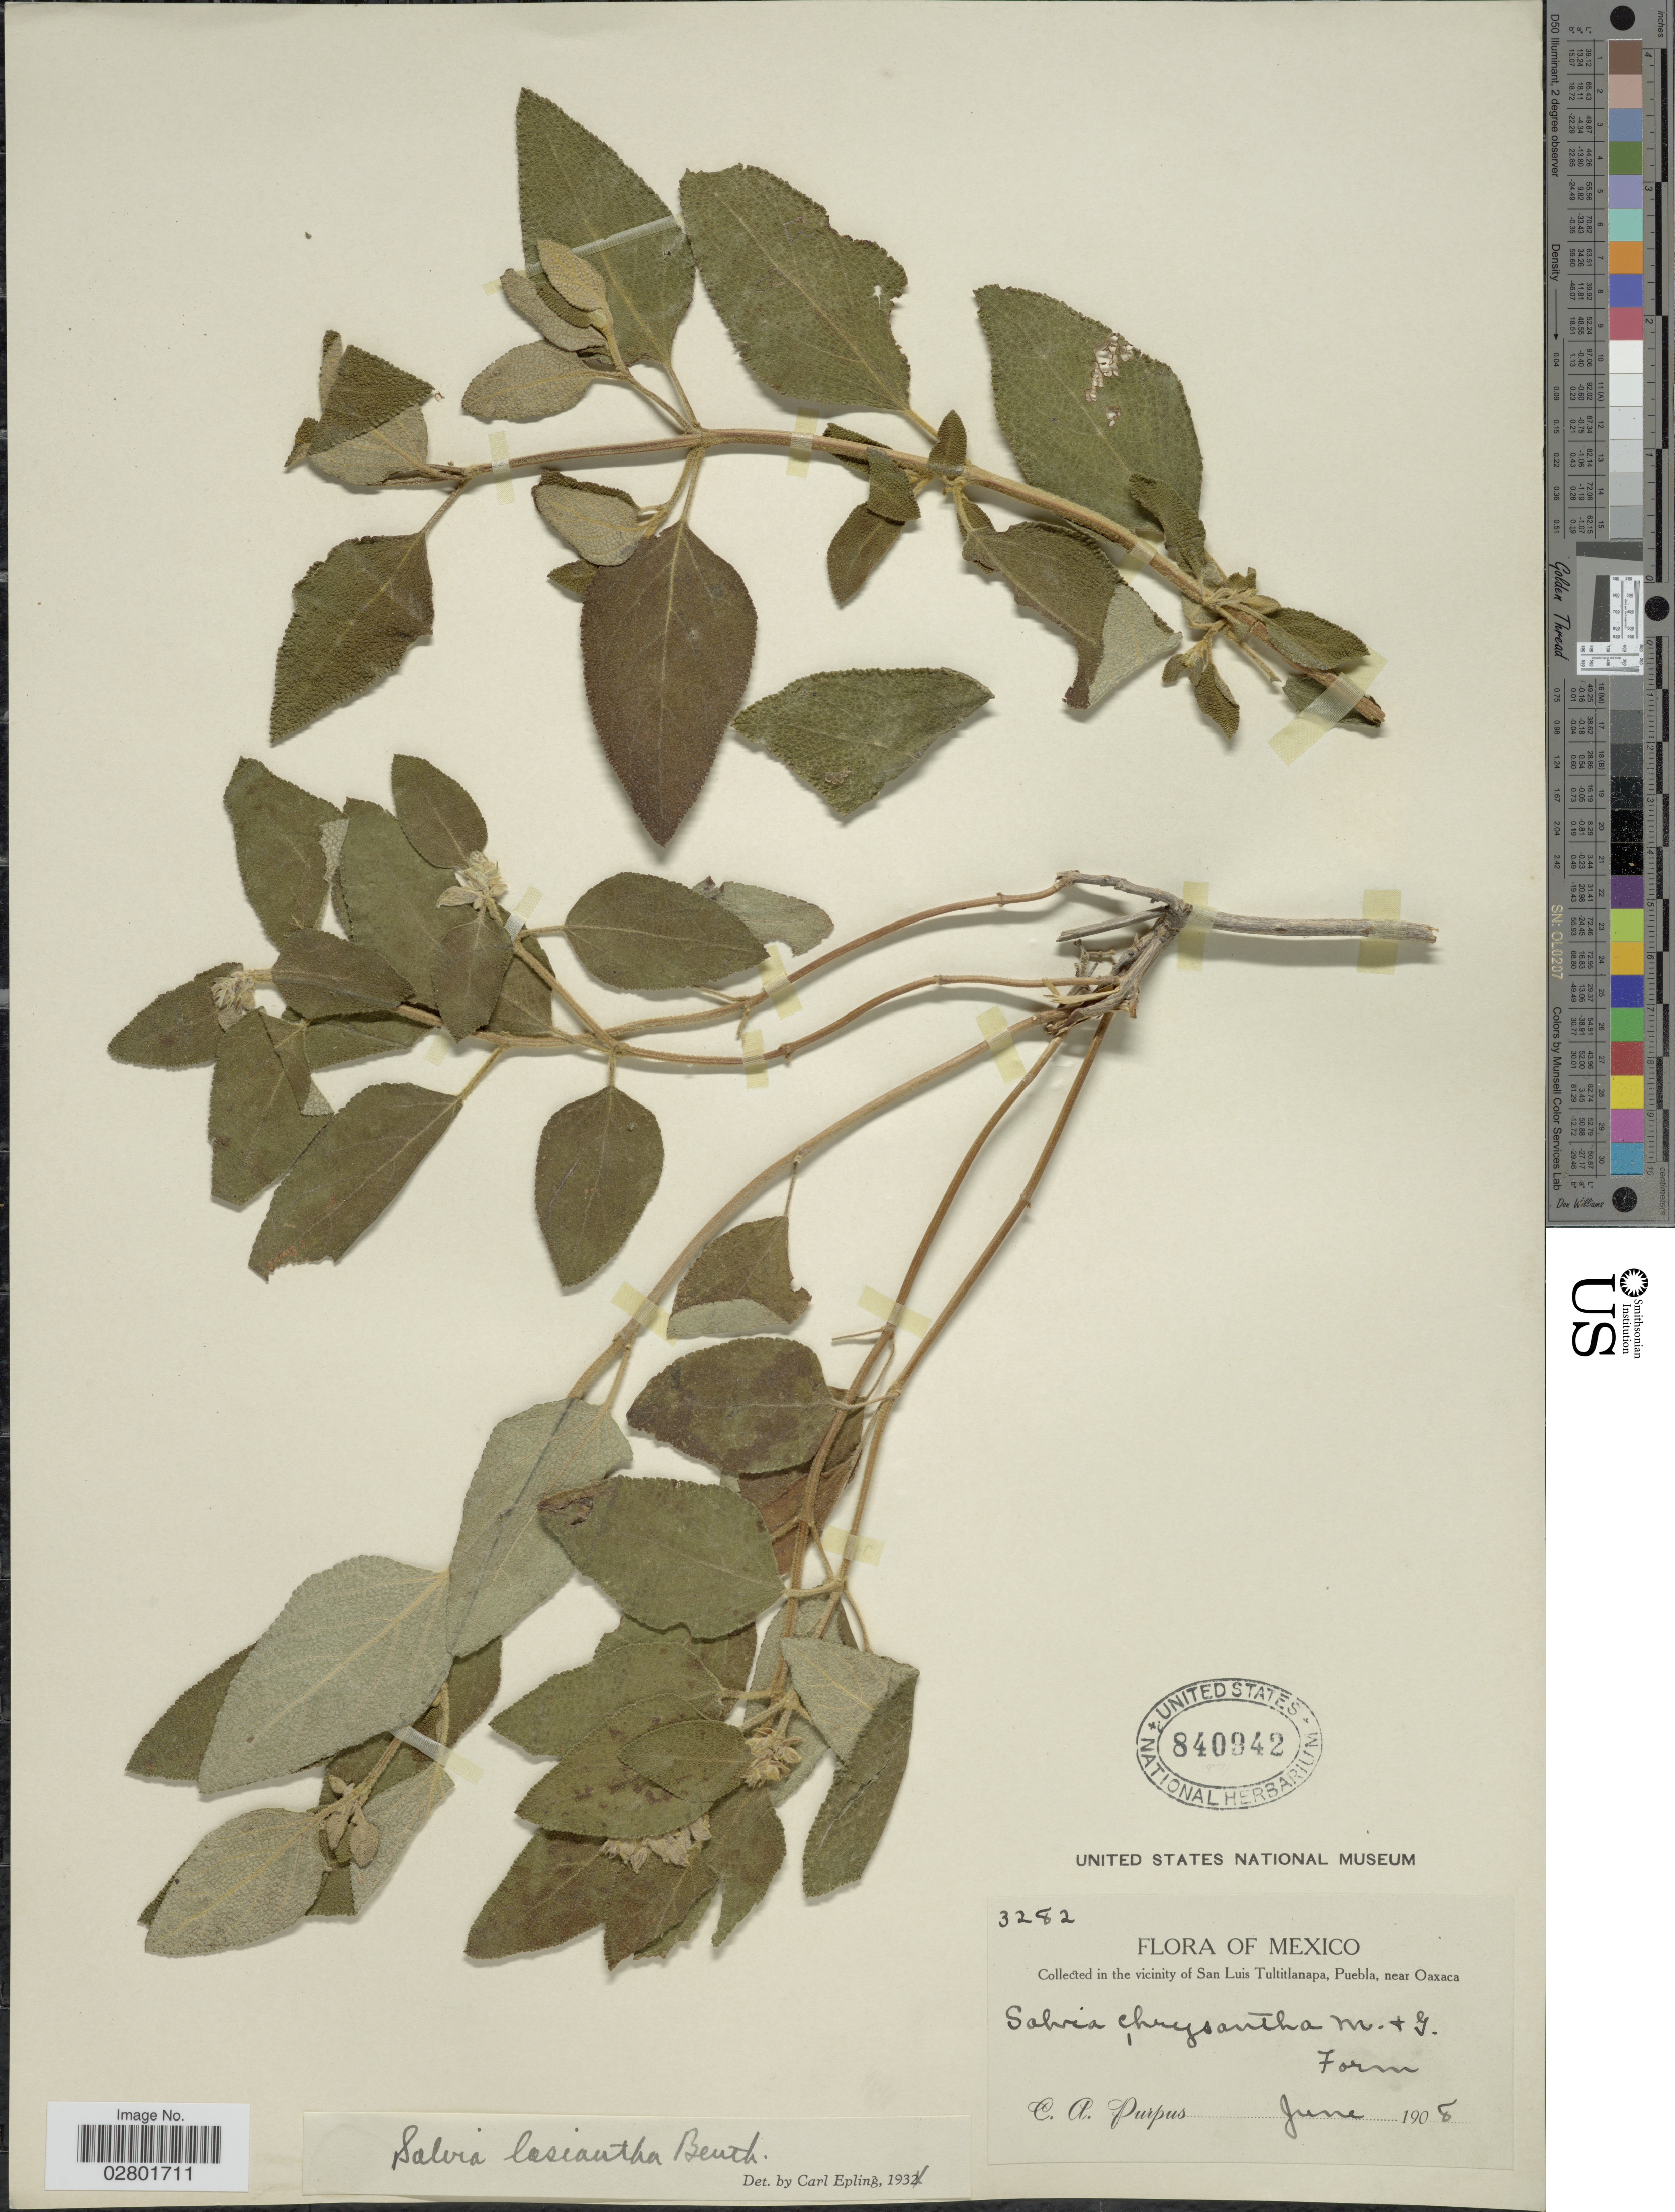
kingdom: Plantae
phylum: Tracheophyta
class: Magnoliopsida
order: Lamiales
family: Lamiaceae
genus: Salvia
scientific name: Salvia lasiantha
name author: Benth.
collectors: C. A. Purpus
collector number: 3282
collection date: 1908-06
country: Mexico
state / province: Puebla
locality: In the vicinity of San Luis Tultitlanapa, Puebla, near Oaxaca.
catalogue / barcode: US 840942